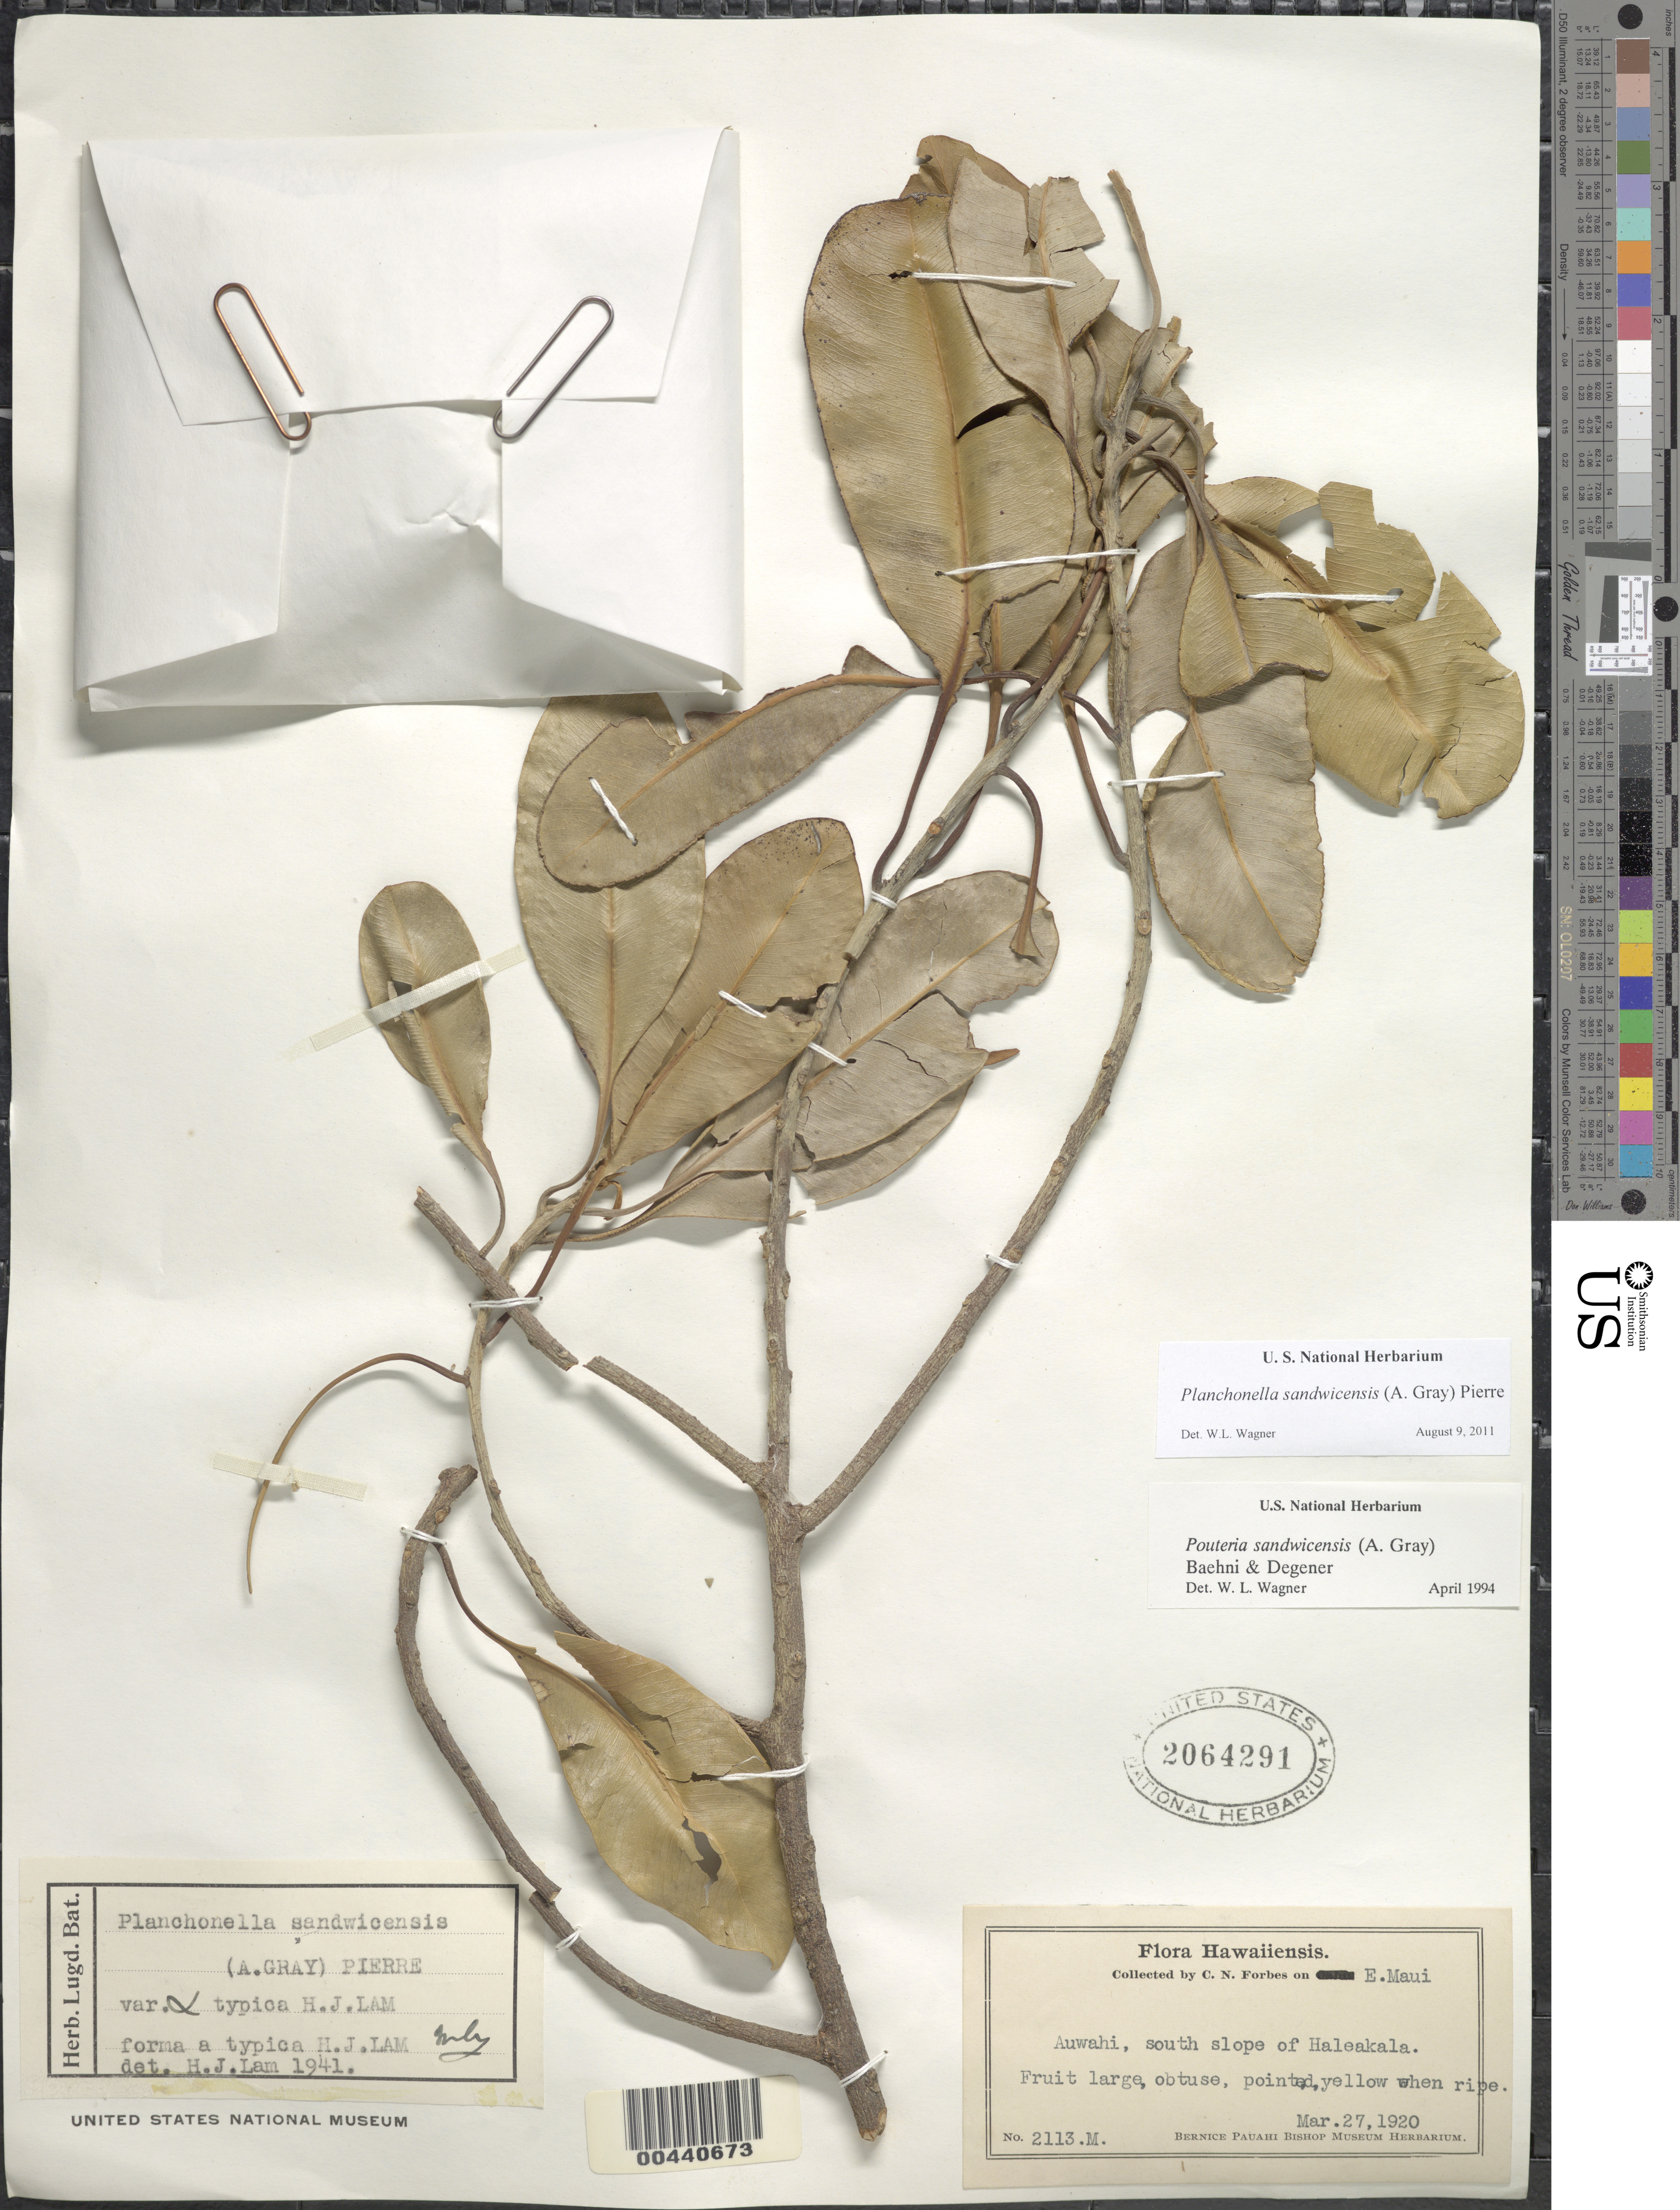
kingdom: Plantae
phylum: Tracheophyta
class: Magnoliopsida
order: Ericales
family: Sapotaceae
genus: Planchonella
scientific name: Planchonella spathulata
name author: (Hillebr.) Pierre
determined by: Havran, J. C.; et al.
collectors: C. N. Forbes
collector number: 2113.M.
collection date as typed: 27 Mar 1920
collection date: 1920-03-27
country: United States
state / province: Hawaii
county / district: Maui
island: Maui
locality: E Maui, Auwahi, S slope of Haleakala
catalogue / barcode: US 2064291